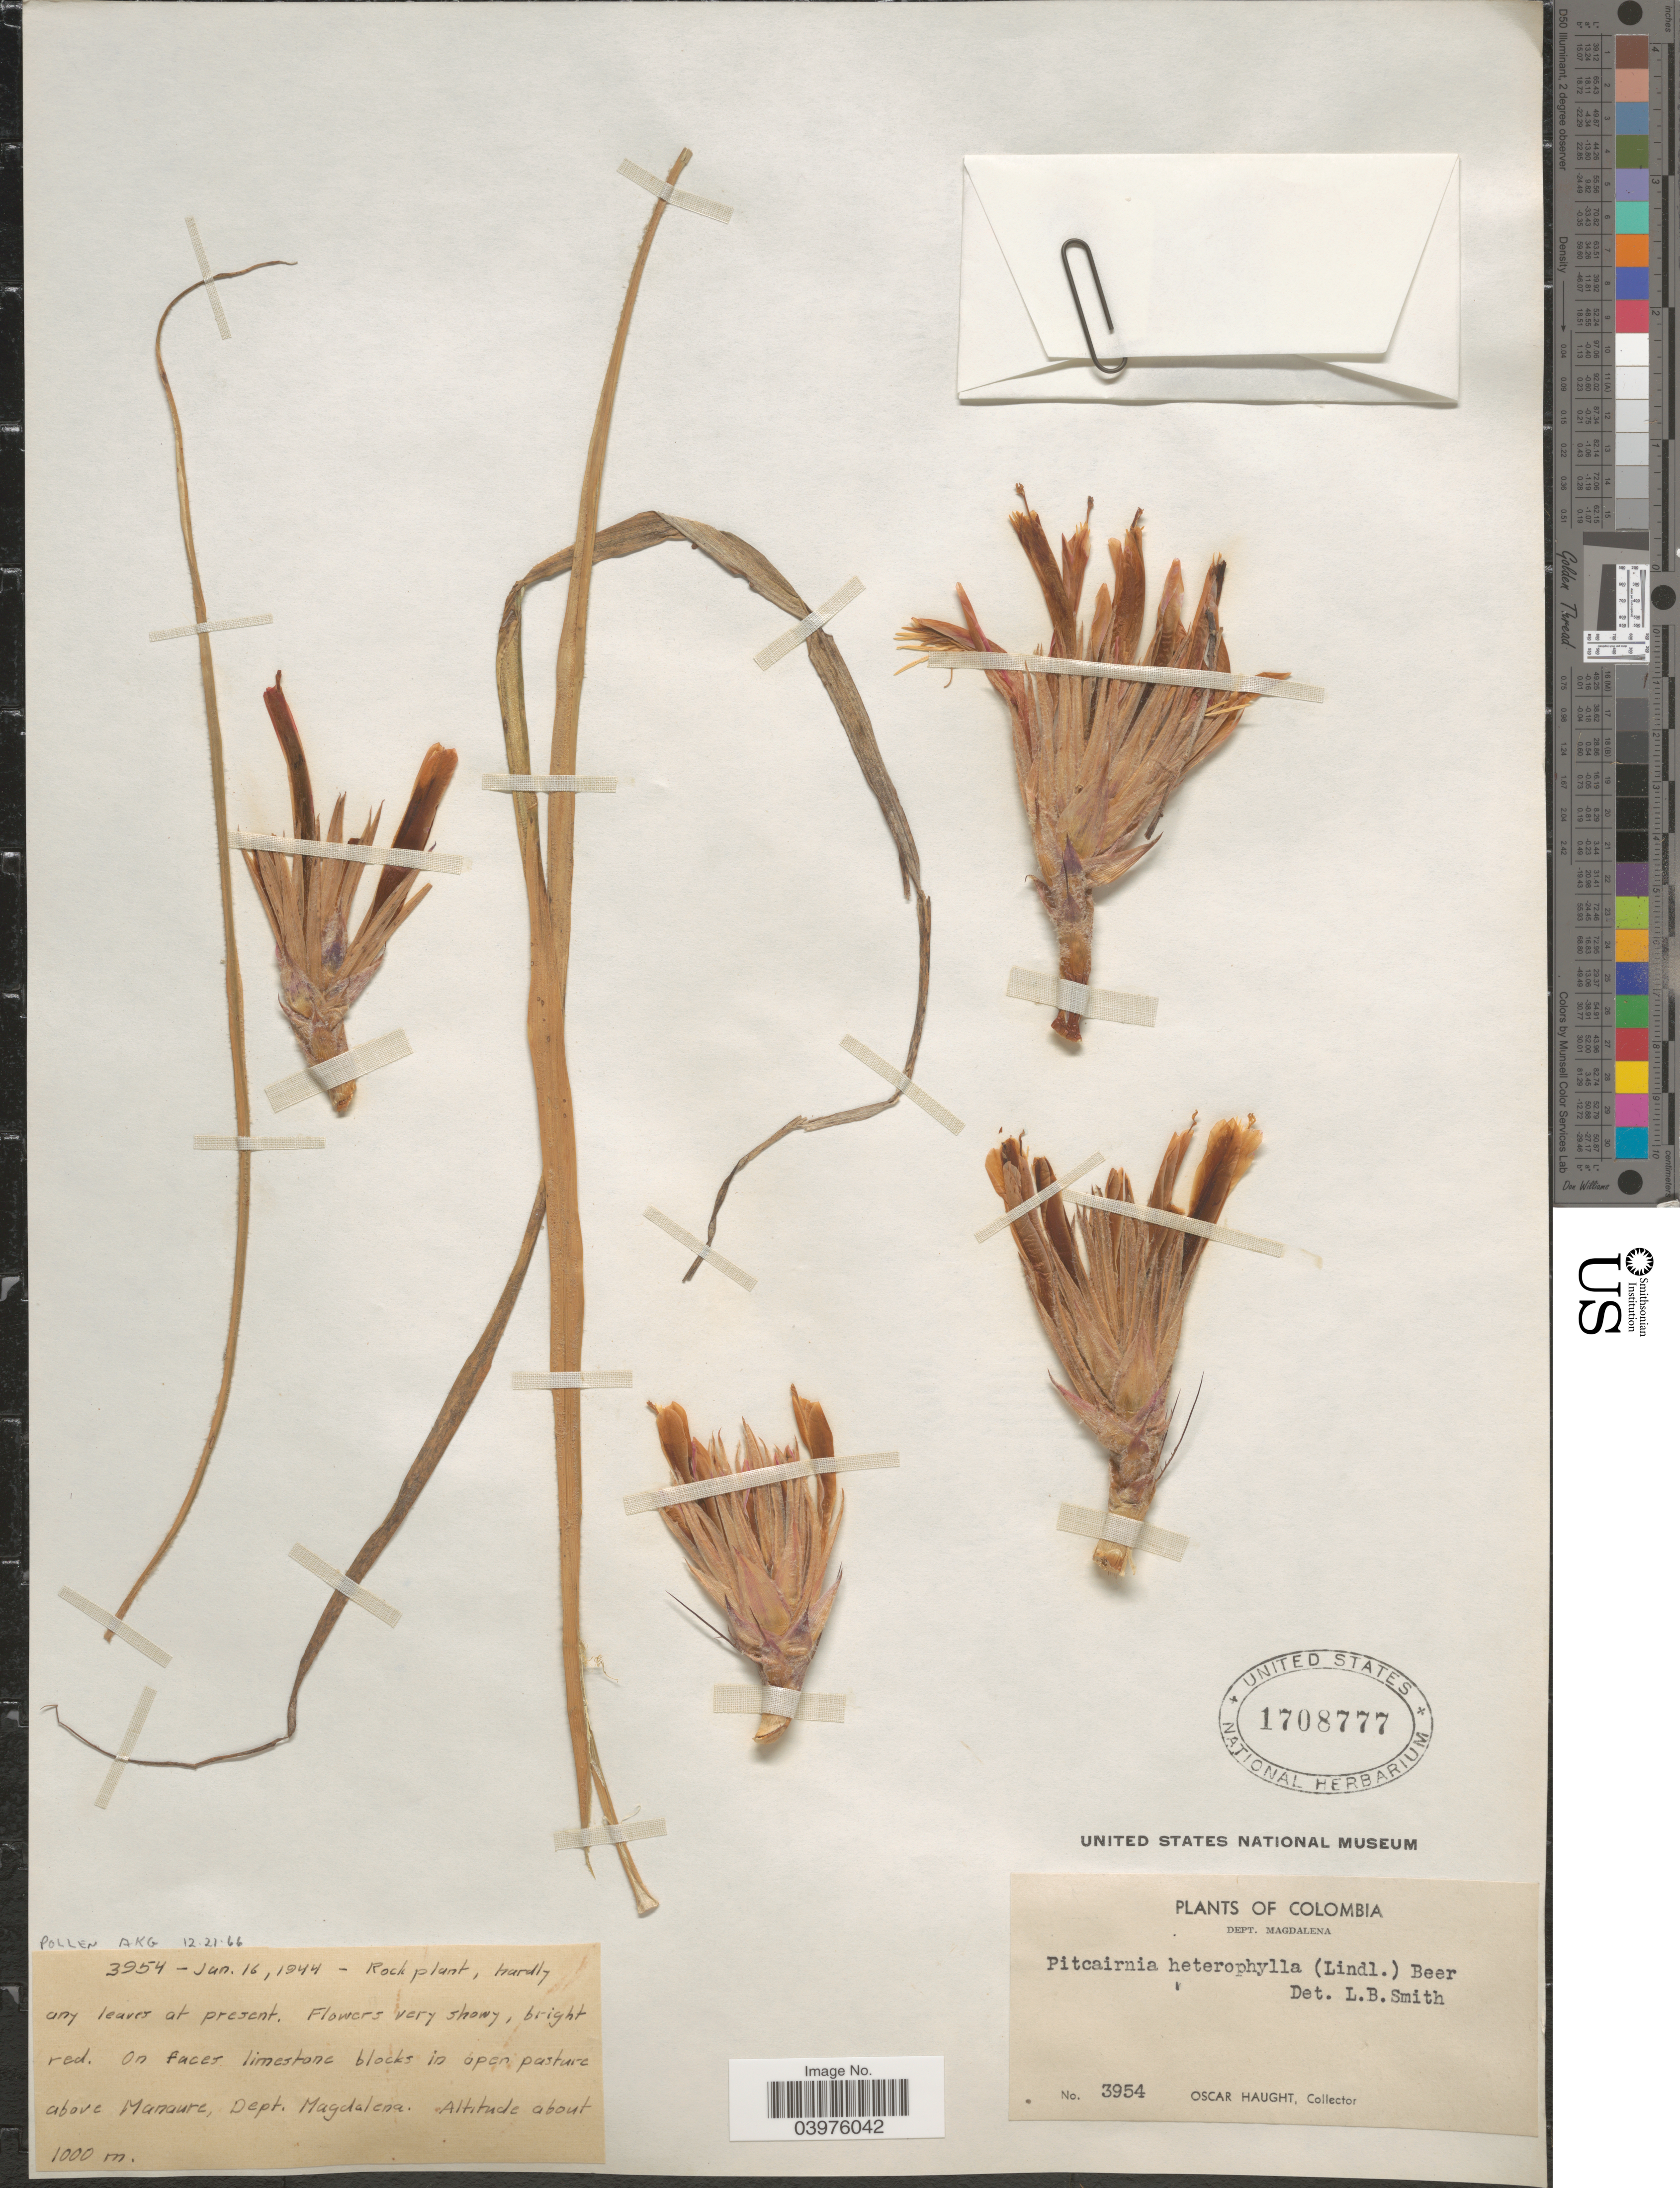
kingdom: Plantae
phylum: Tracheophyta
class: Liliopsida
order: Poales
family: Bromeliaceae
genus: Pitcairnia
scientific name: Pitcairnia heterophylla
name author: (Lindl.) Beer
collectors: O. L. Haught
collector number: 3954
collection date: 1944-01-16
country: Colombia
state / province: Magdalena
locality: Dept. Magdalena. on faces limestone blocks in open pasture above Manaure.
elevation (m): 1000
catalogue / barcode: US 1708777